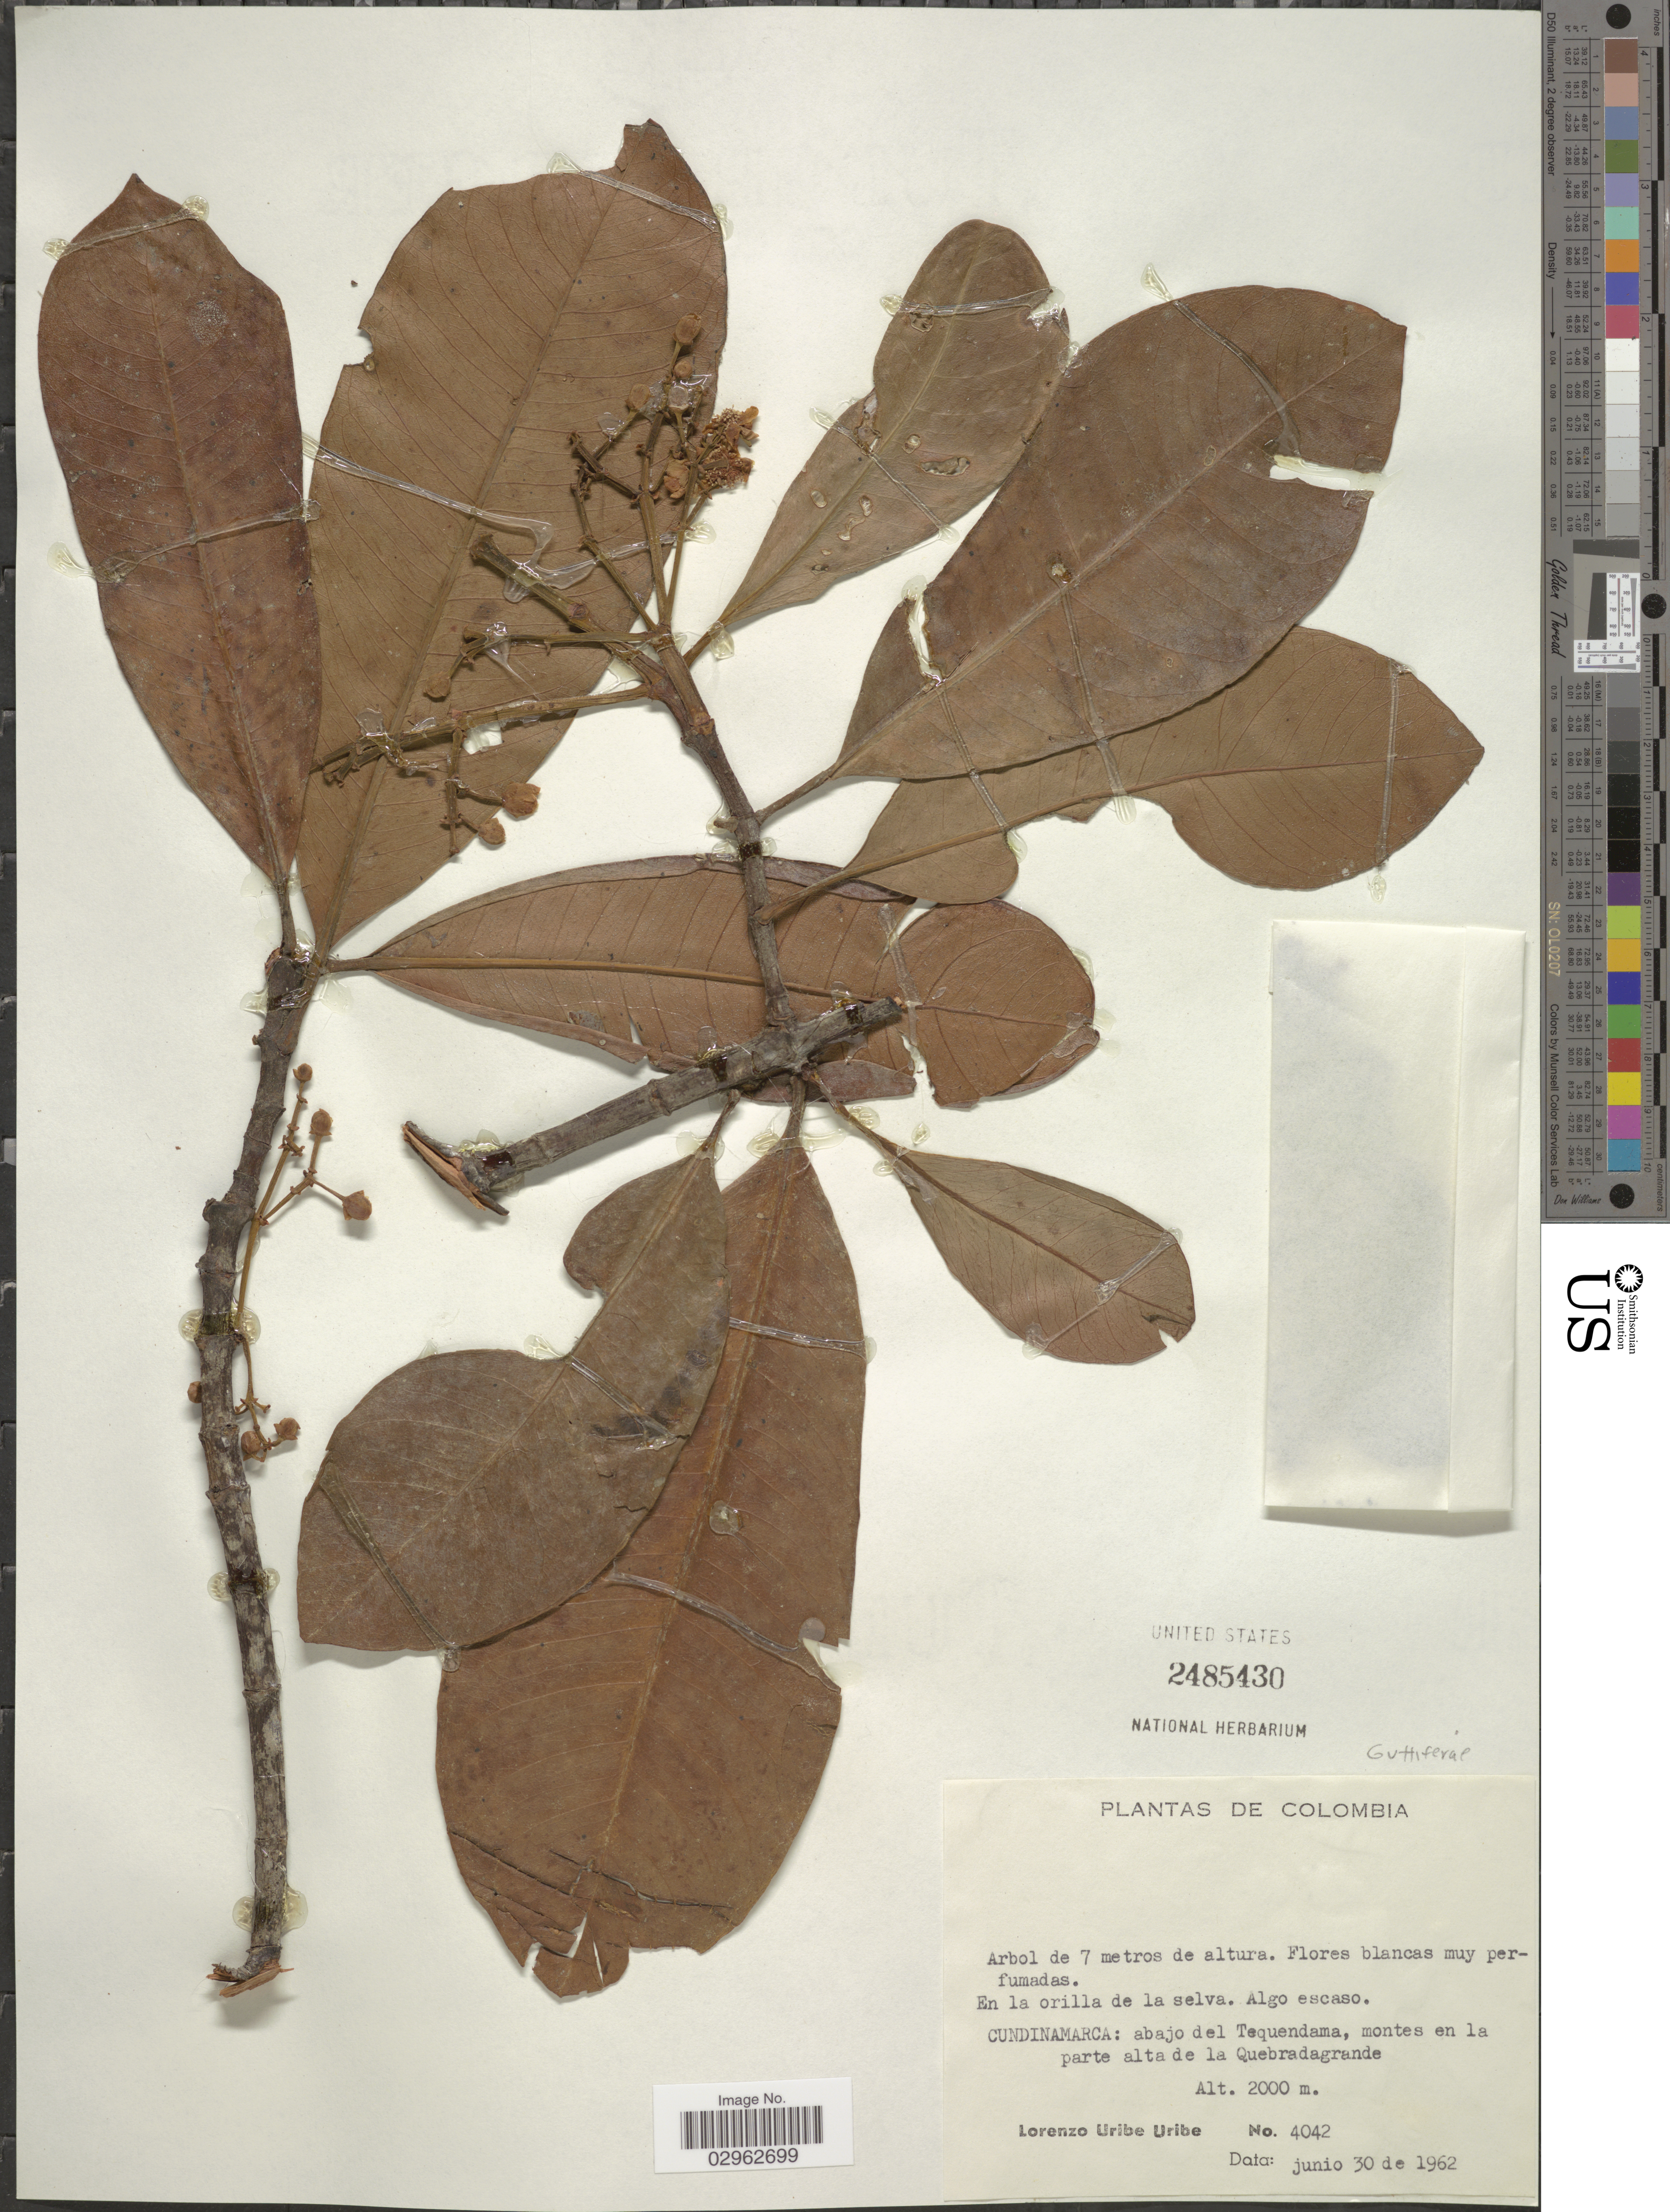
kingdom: Plantae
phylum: Tracheophyta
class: Magnoliopsida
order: Malpighiales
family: Clusiaceae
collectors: L. Uribe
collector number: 4042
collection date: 1962-06-30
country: Colombia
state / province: Cundinamarca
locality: Abajo del Tequendama, montes en la parte alta de la Quebradagrande.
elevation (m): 2000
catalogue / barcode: US 2485430